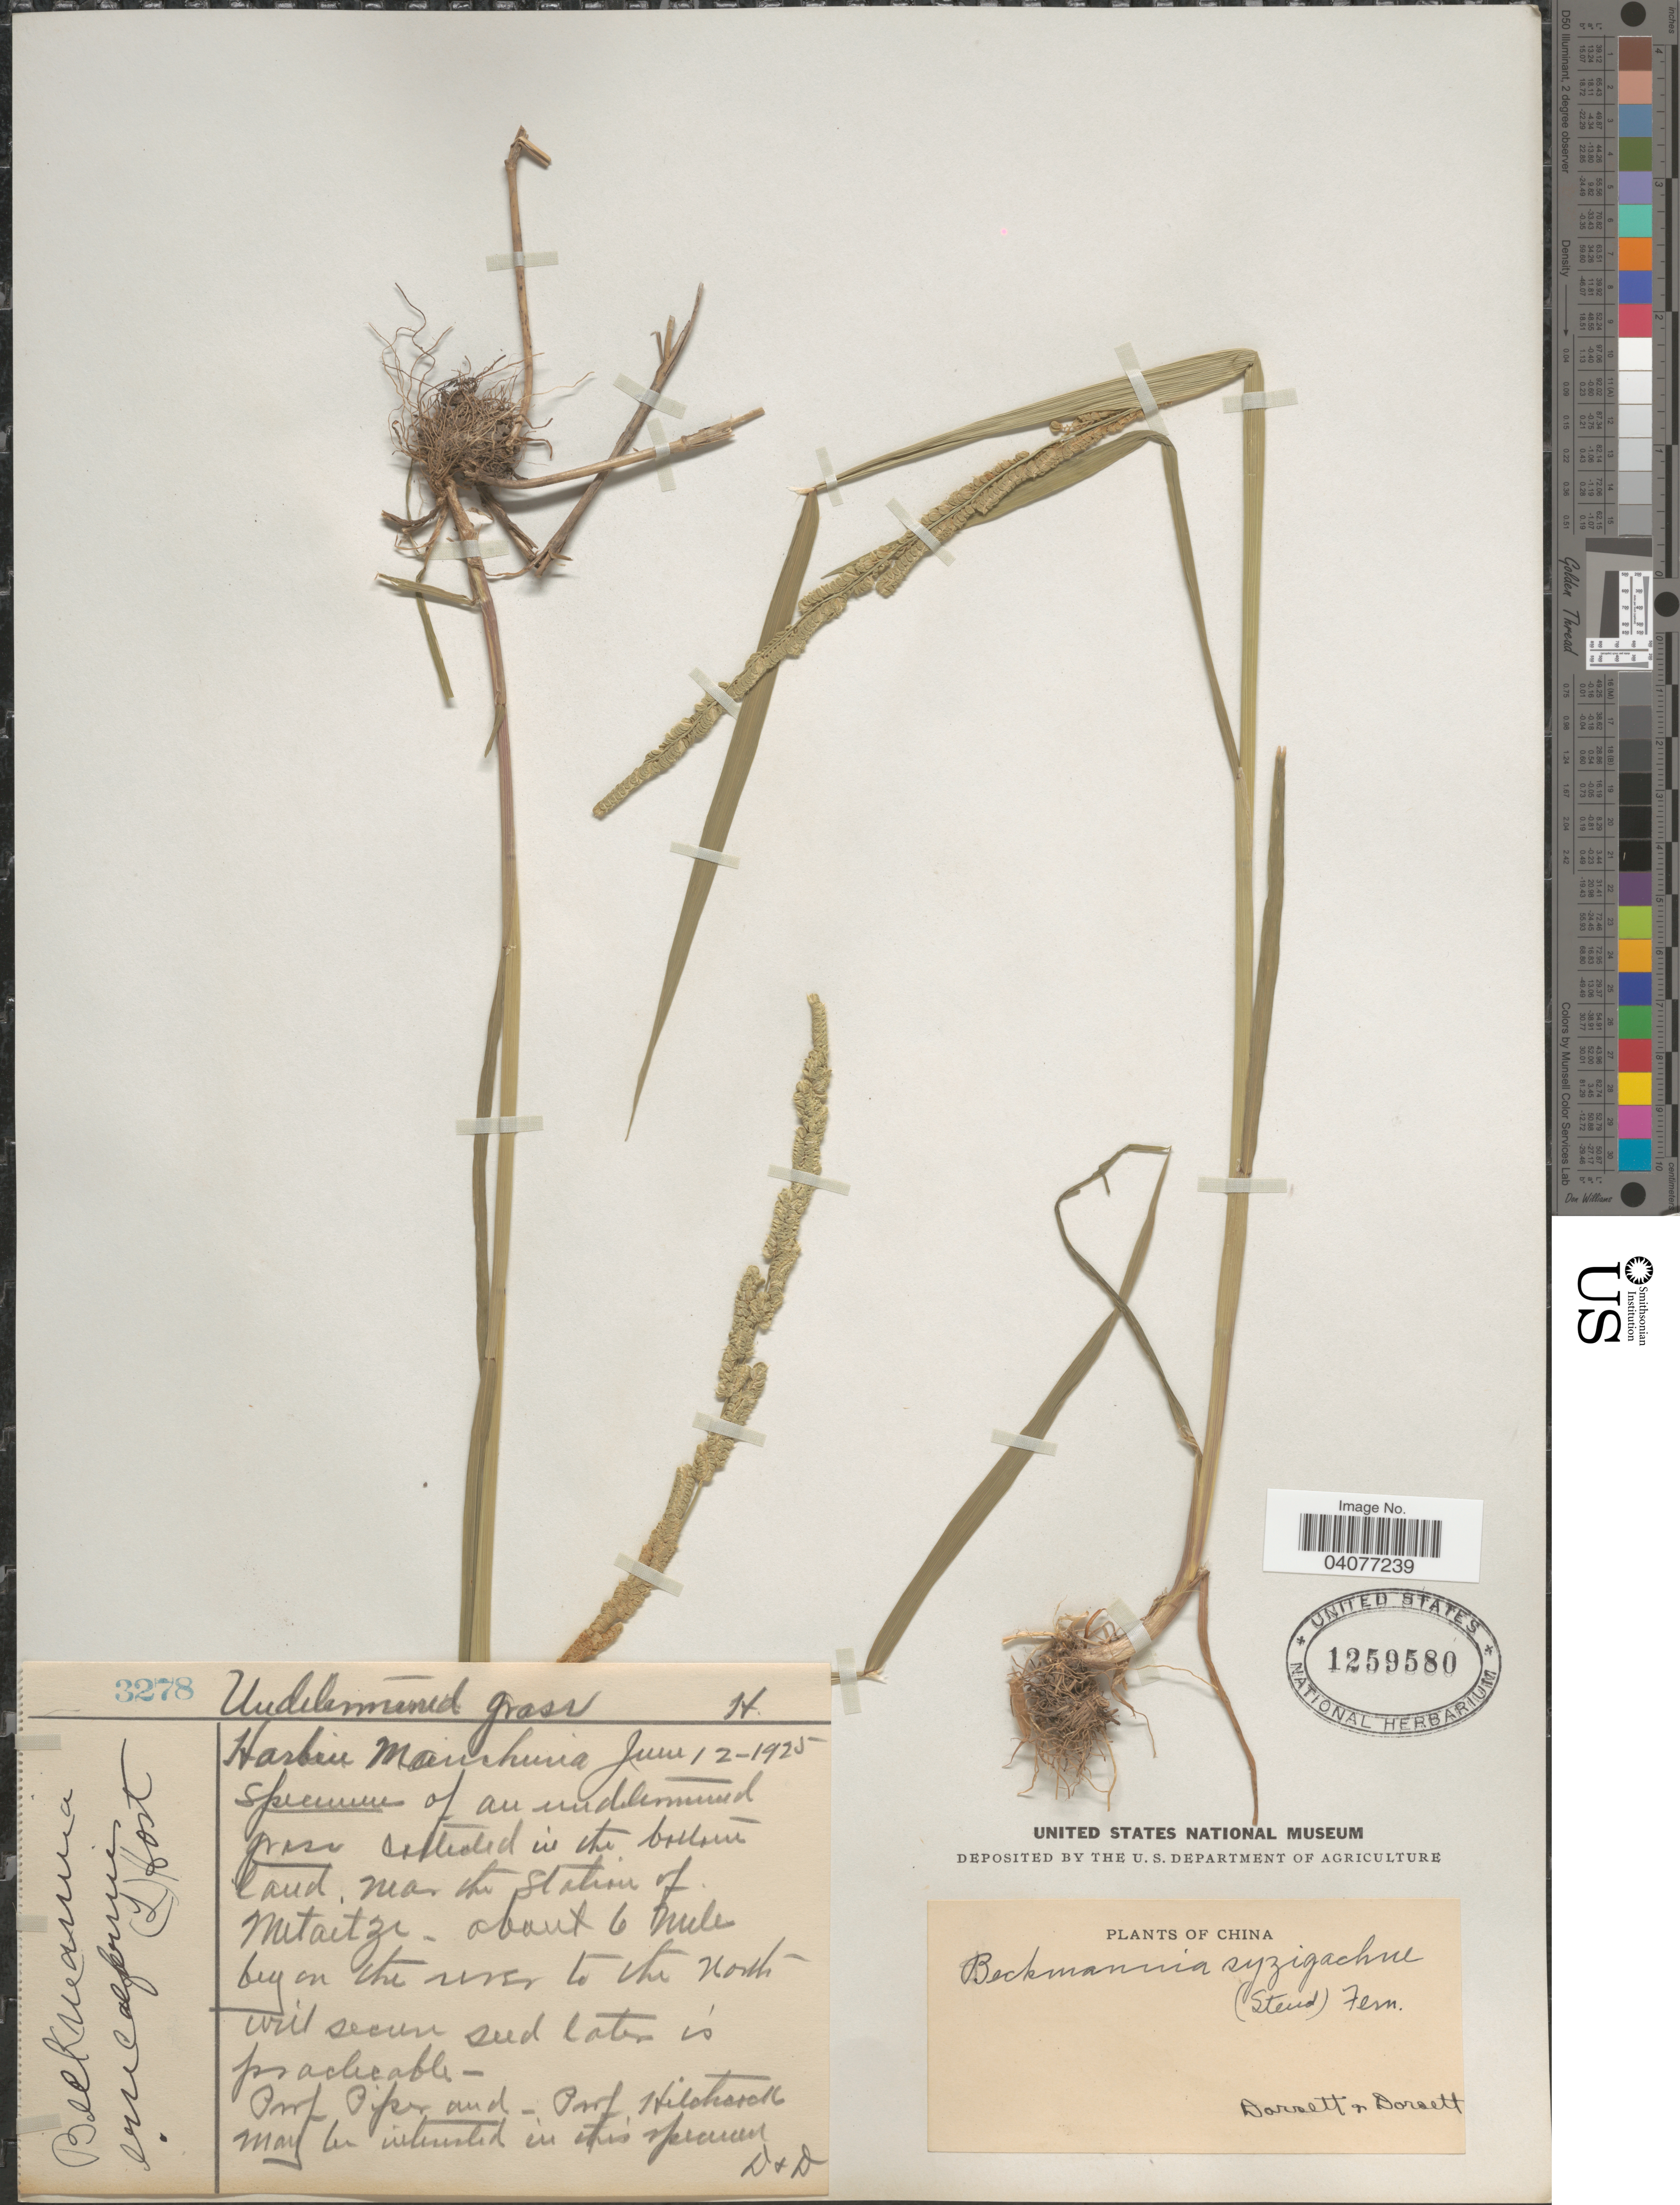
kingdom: Plantae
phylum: Tracheophyta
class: Liliopsida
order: Poales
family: Poaceae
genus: Beckmannia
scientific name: Beckmannia syzigachne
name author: (Steud.) Fernald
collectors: -- Dorsett & -- Dorsett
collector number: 3278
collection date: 1925-06-12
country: China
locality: Harbin Manchuria.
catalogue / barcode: US 1259580